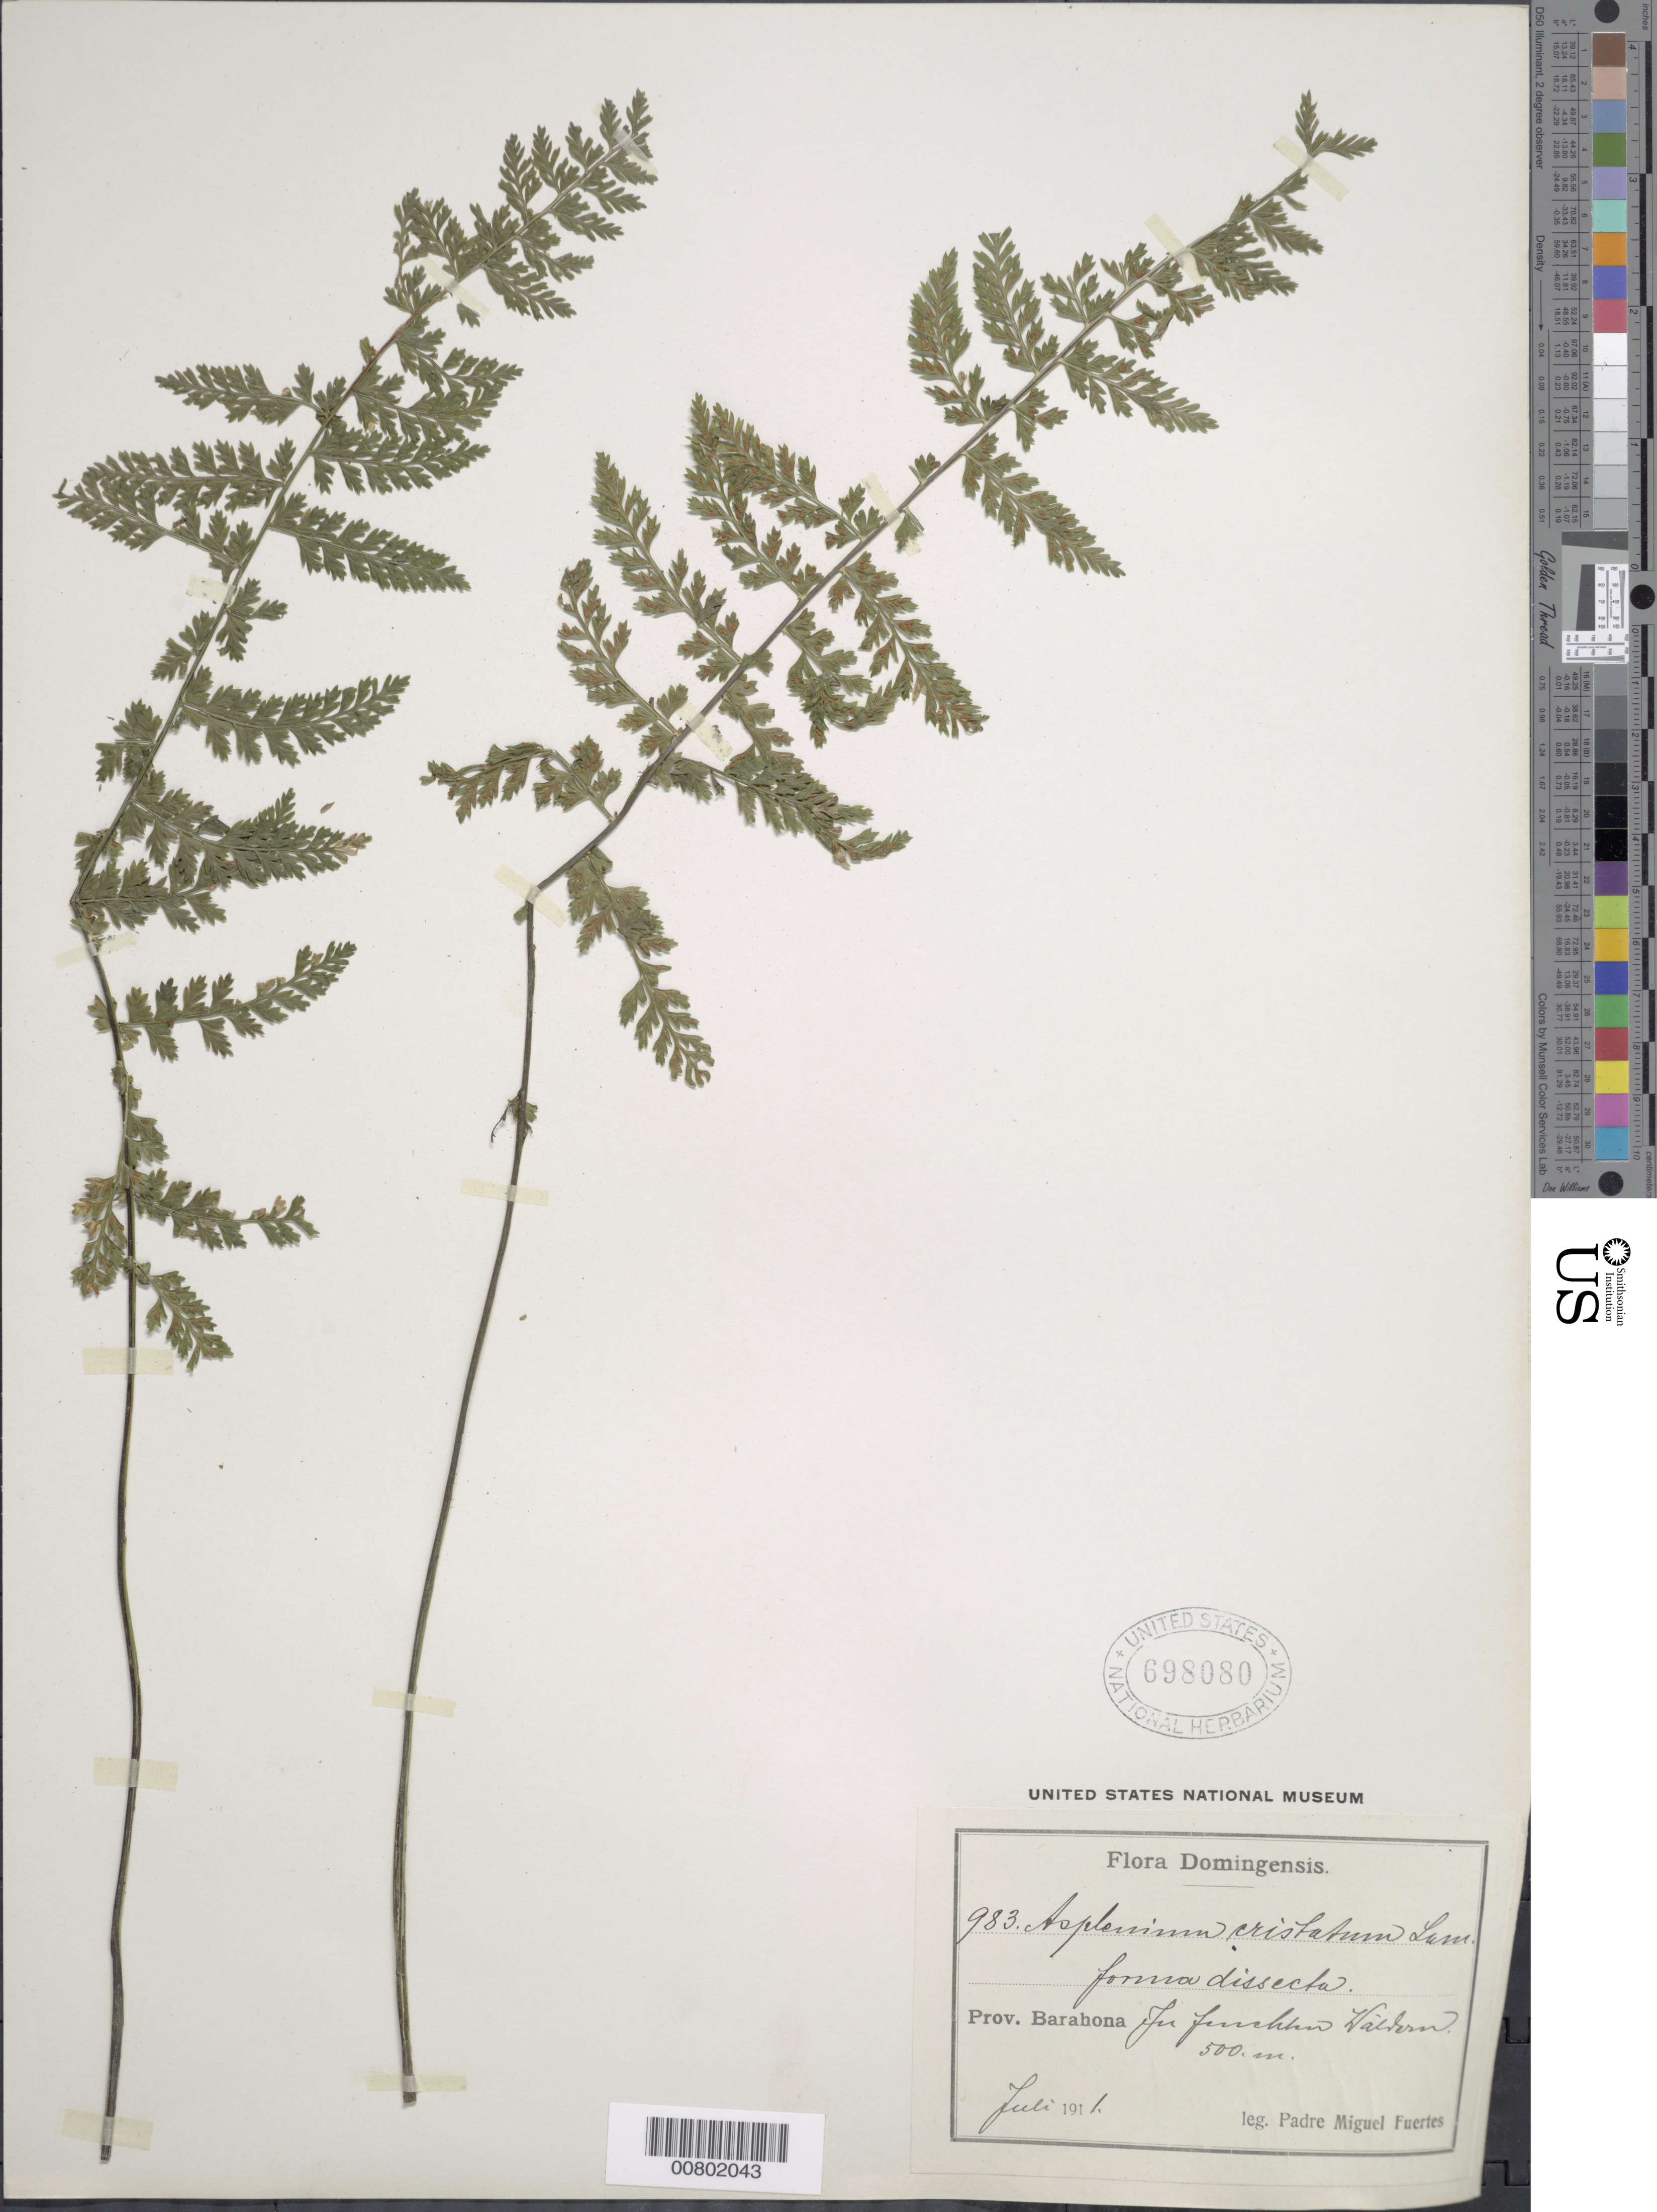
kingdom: Plantae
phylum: Tracheophyta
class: Polypodiopsida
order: Polypodiales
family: Aspleniaceae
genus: Asplenium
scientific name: Asplenium cristatum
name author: Lam.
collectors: M. D. Fuertes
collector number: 983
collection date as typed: Jul 1911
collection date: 1911-07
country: Dominican Republic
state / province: Barahona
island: Hispaniola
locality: Waldern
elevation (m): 500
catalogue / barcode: US 698080